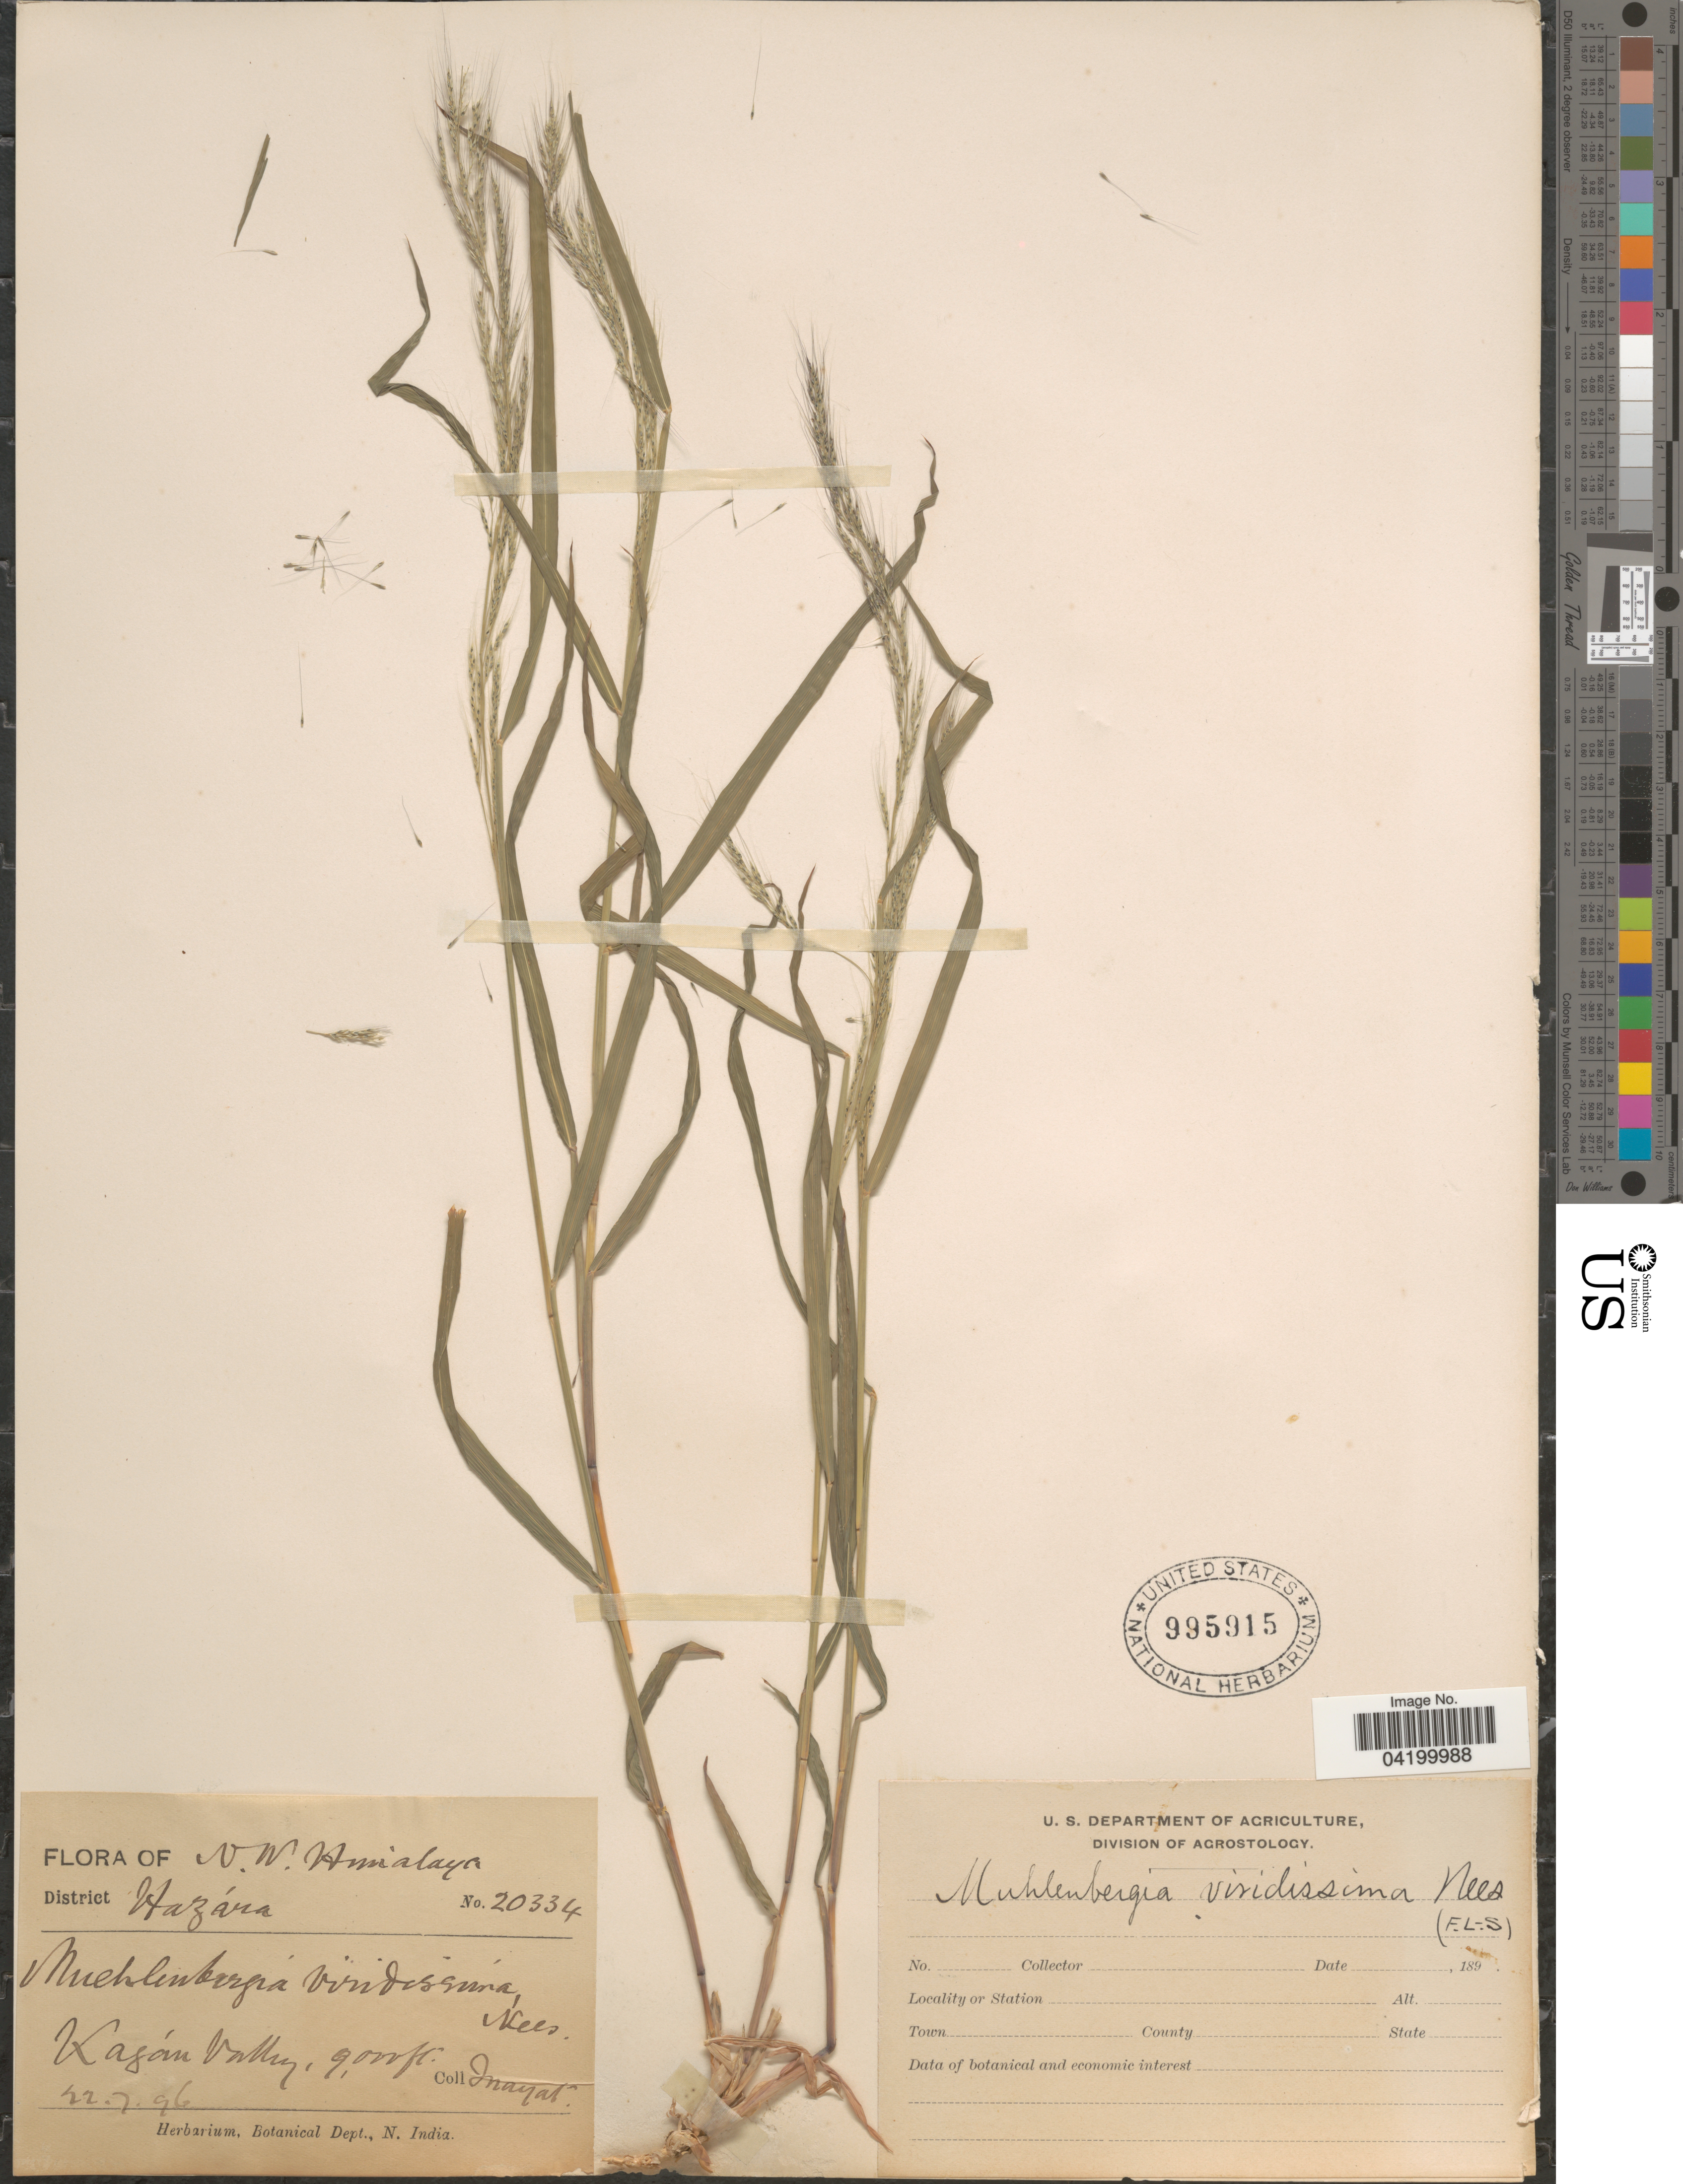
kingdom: Plantae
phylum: Tracheophyta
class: Liliopsida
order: Poales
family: Poaceae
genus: Muhlenbergia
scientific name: Muhlenbergia huegelii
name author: Trin.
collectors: -. Inayat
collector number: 20334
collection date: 1896-07-22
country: Pakistan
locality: N. W. Himalaya. District Hazára. Kagán Valley.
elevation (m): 2743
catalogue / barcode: US 995915